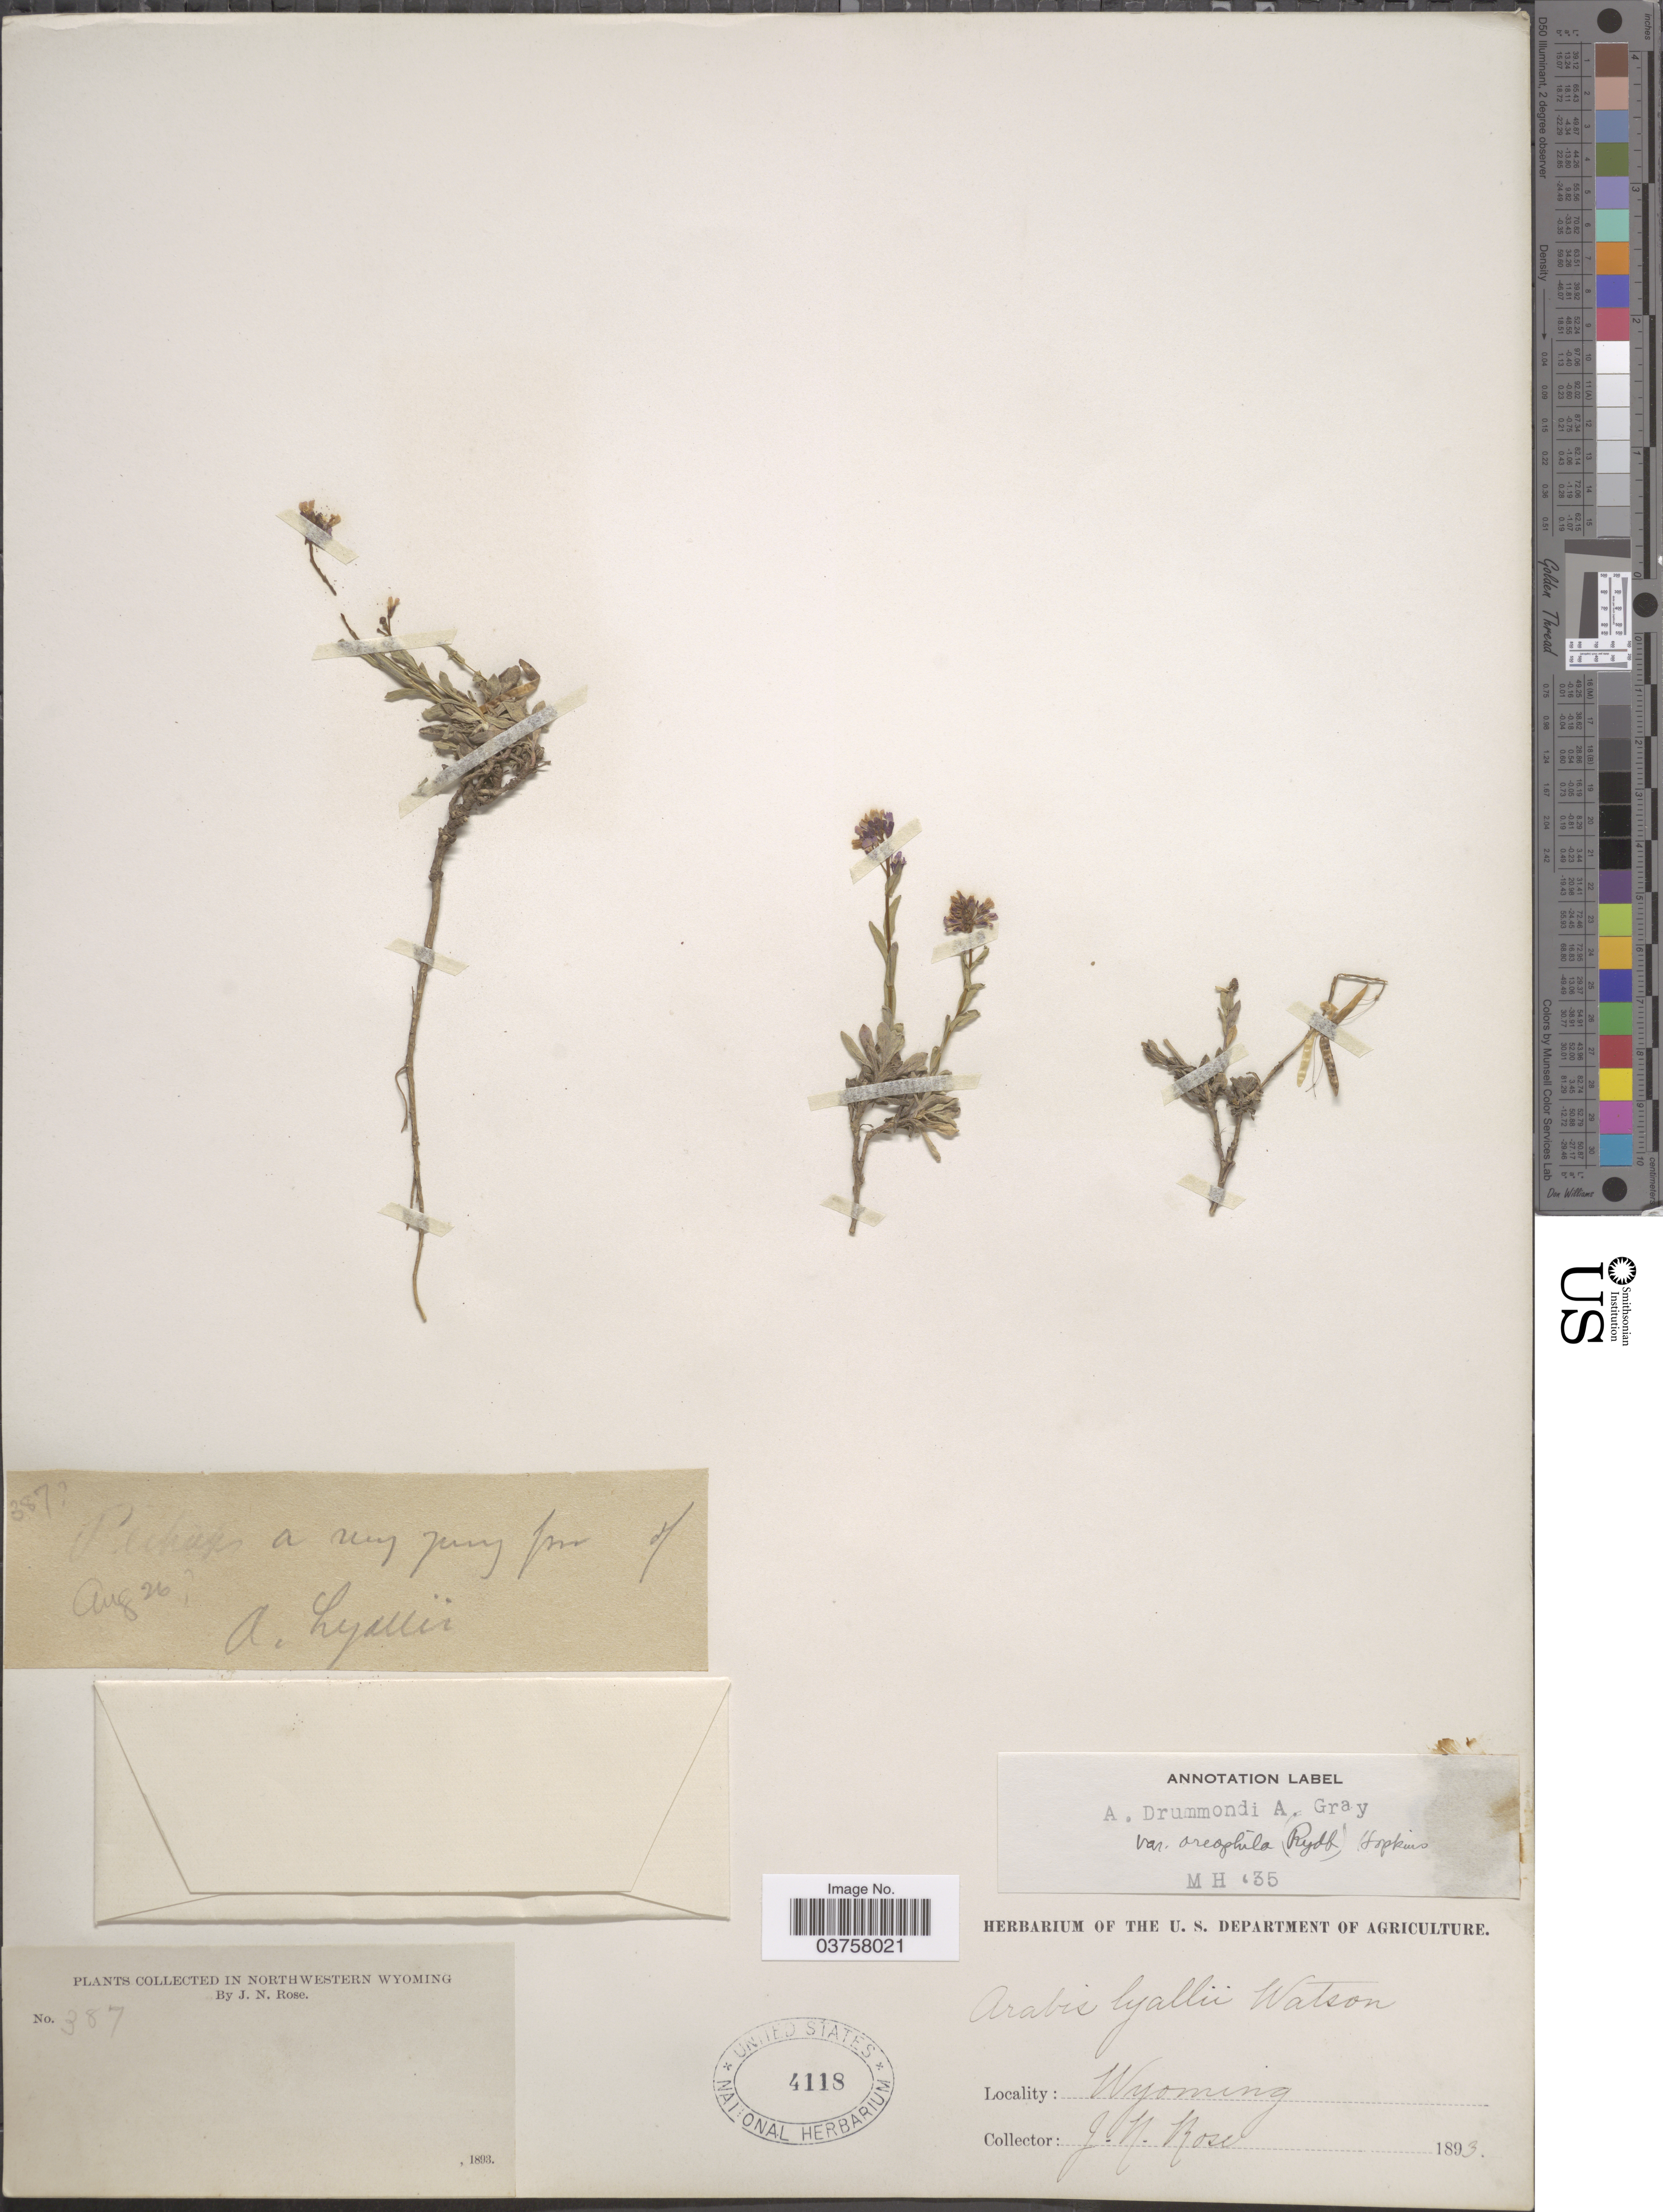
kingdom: Plantae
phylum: Tracheophyta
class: Magnoliopsida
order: Brassicales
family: Brassicaceae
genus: Arabis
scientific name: Arabis lyallii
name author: S. Watson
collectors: J. N. Rose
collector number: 387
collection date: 1893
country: United States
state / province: Wyoming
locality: Northwestern Wyoming.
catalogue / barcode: US 4118